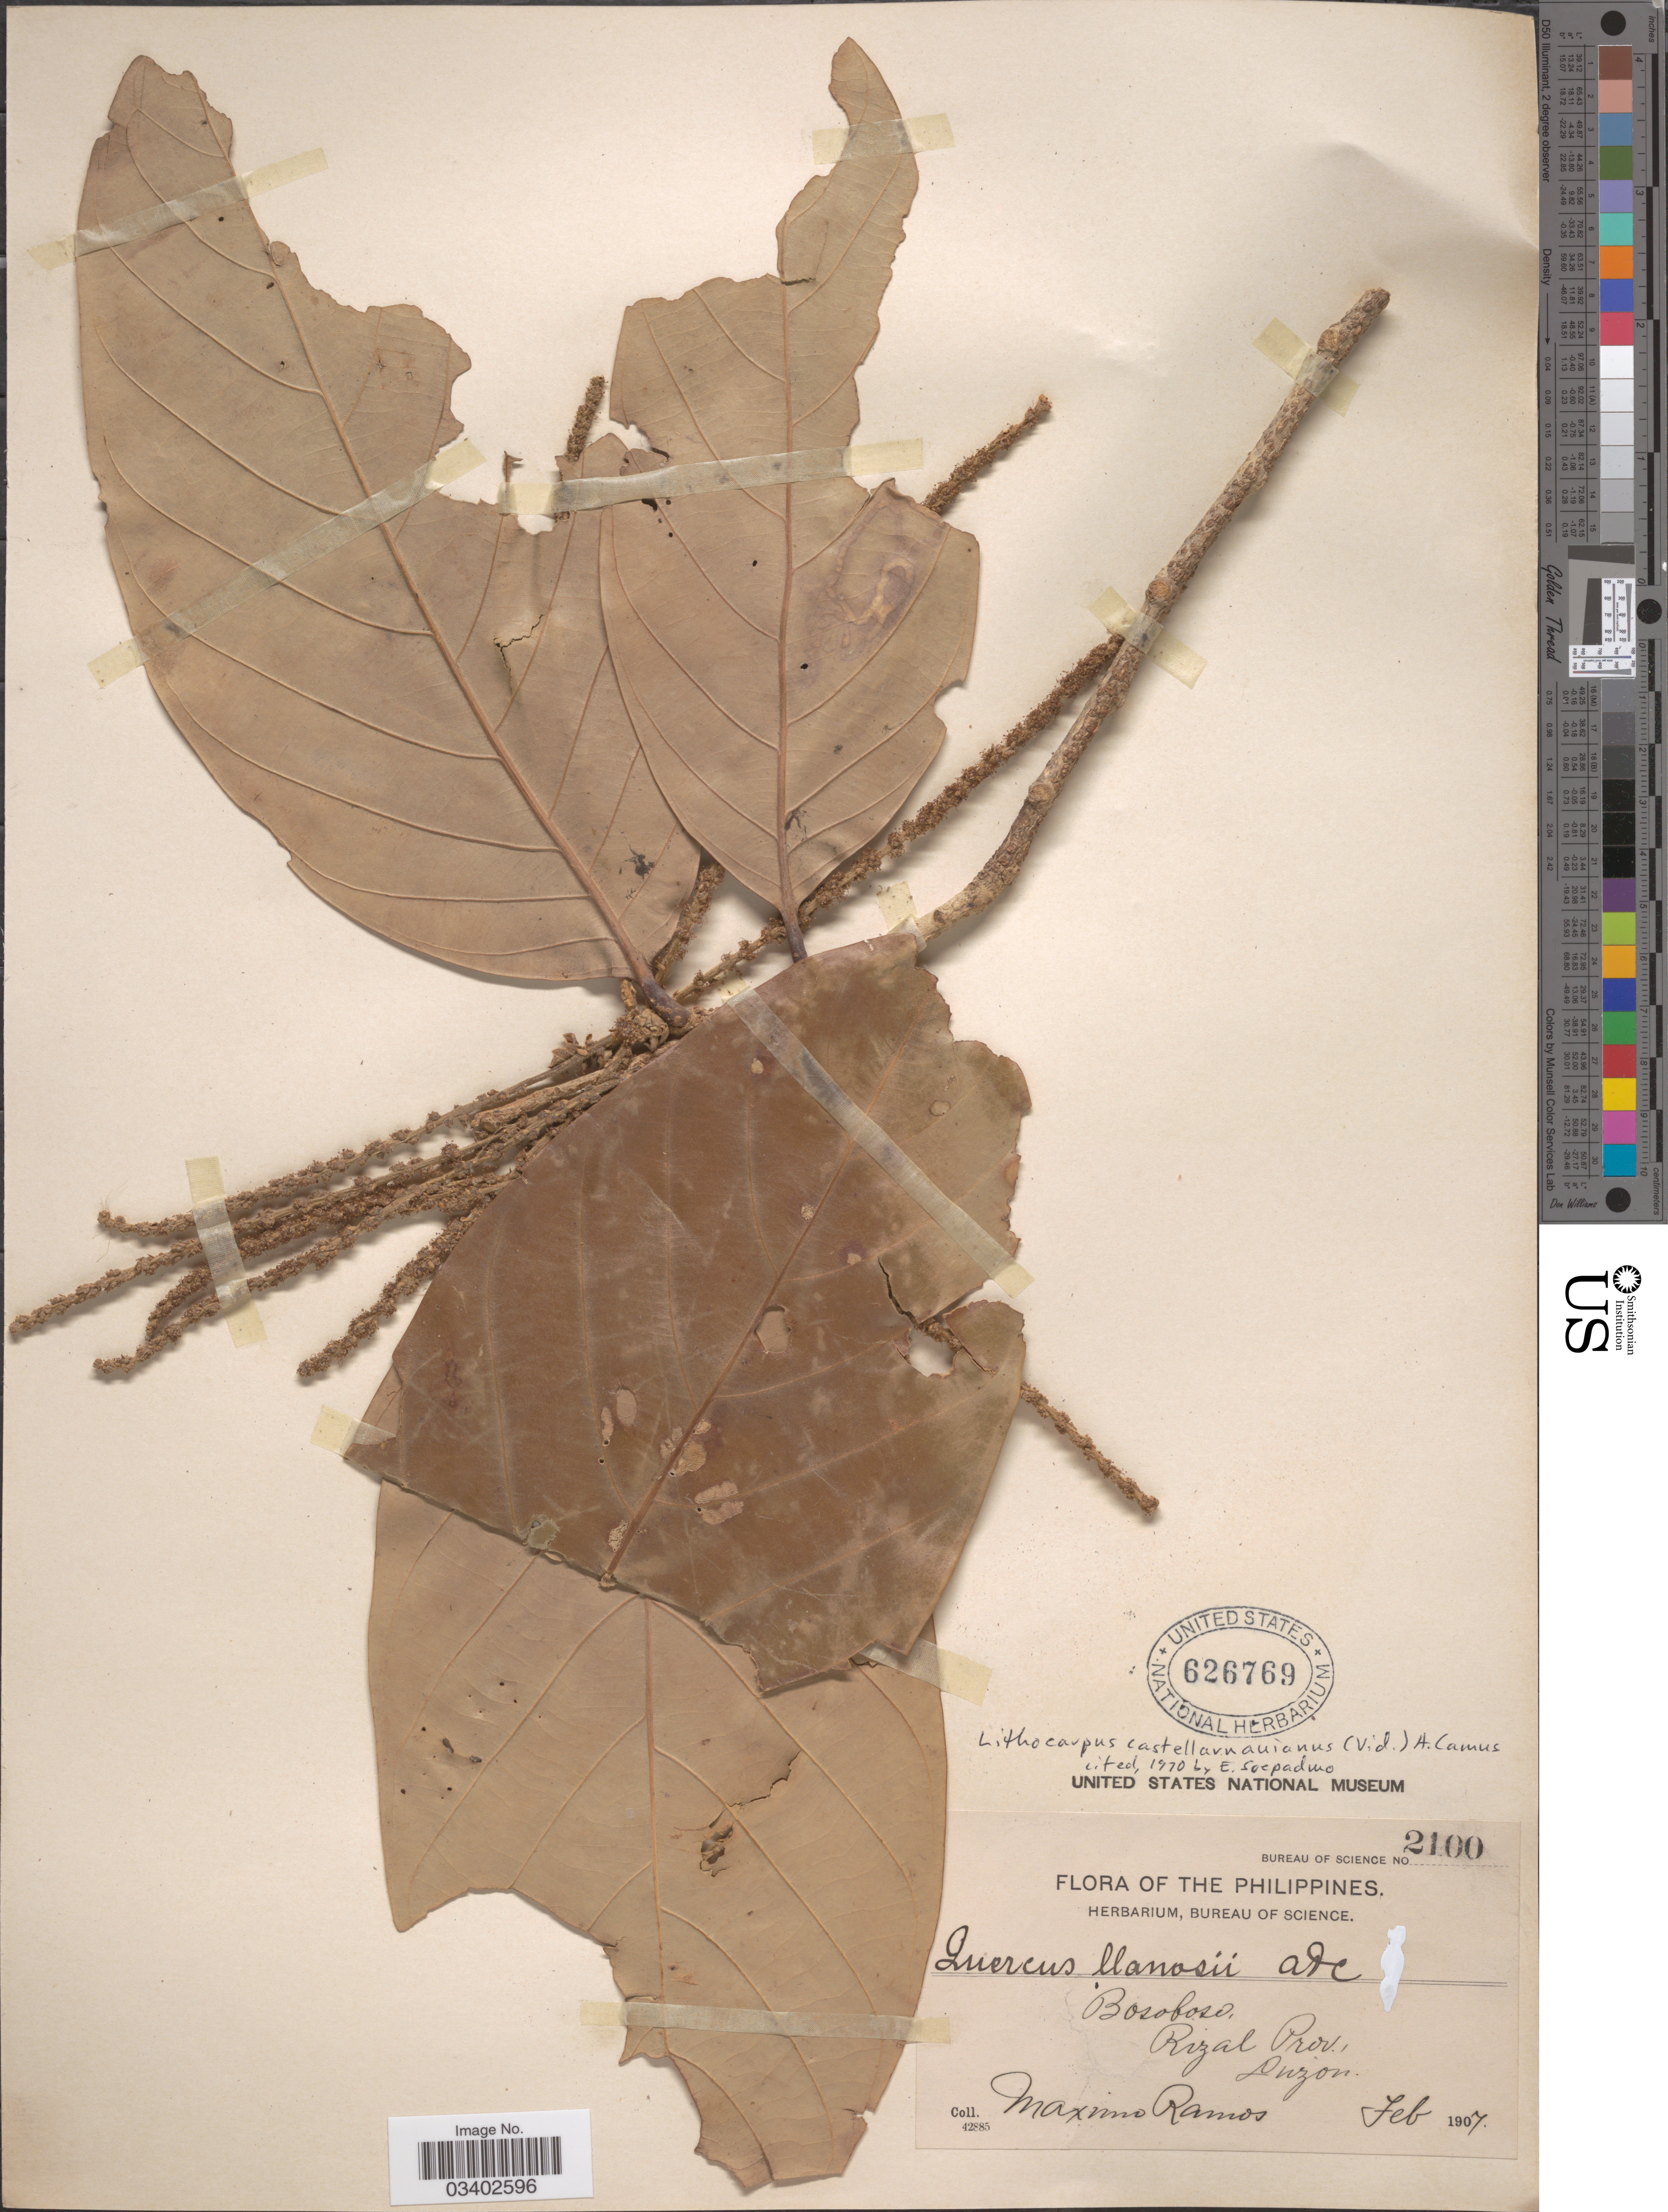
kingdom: Plantae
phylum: Tracheophyta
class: Magnoliopsida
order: Fagales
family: Fagaceae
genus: Lithocarpus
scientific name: Lithocarpus castellarnauianus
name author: (Lindl. & Wall.) A. Camus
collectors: M. Ramos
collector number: Bureau of Science 2100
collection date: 1907-02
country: Philippines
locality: Bosoboso, Rizal Prov., Luzon.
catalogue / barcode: US 626769